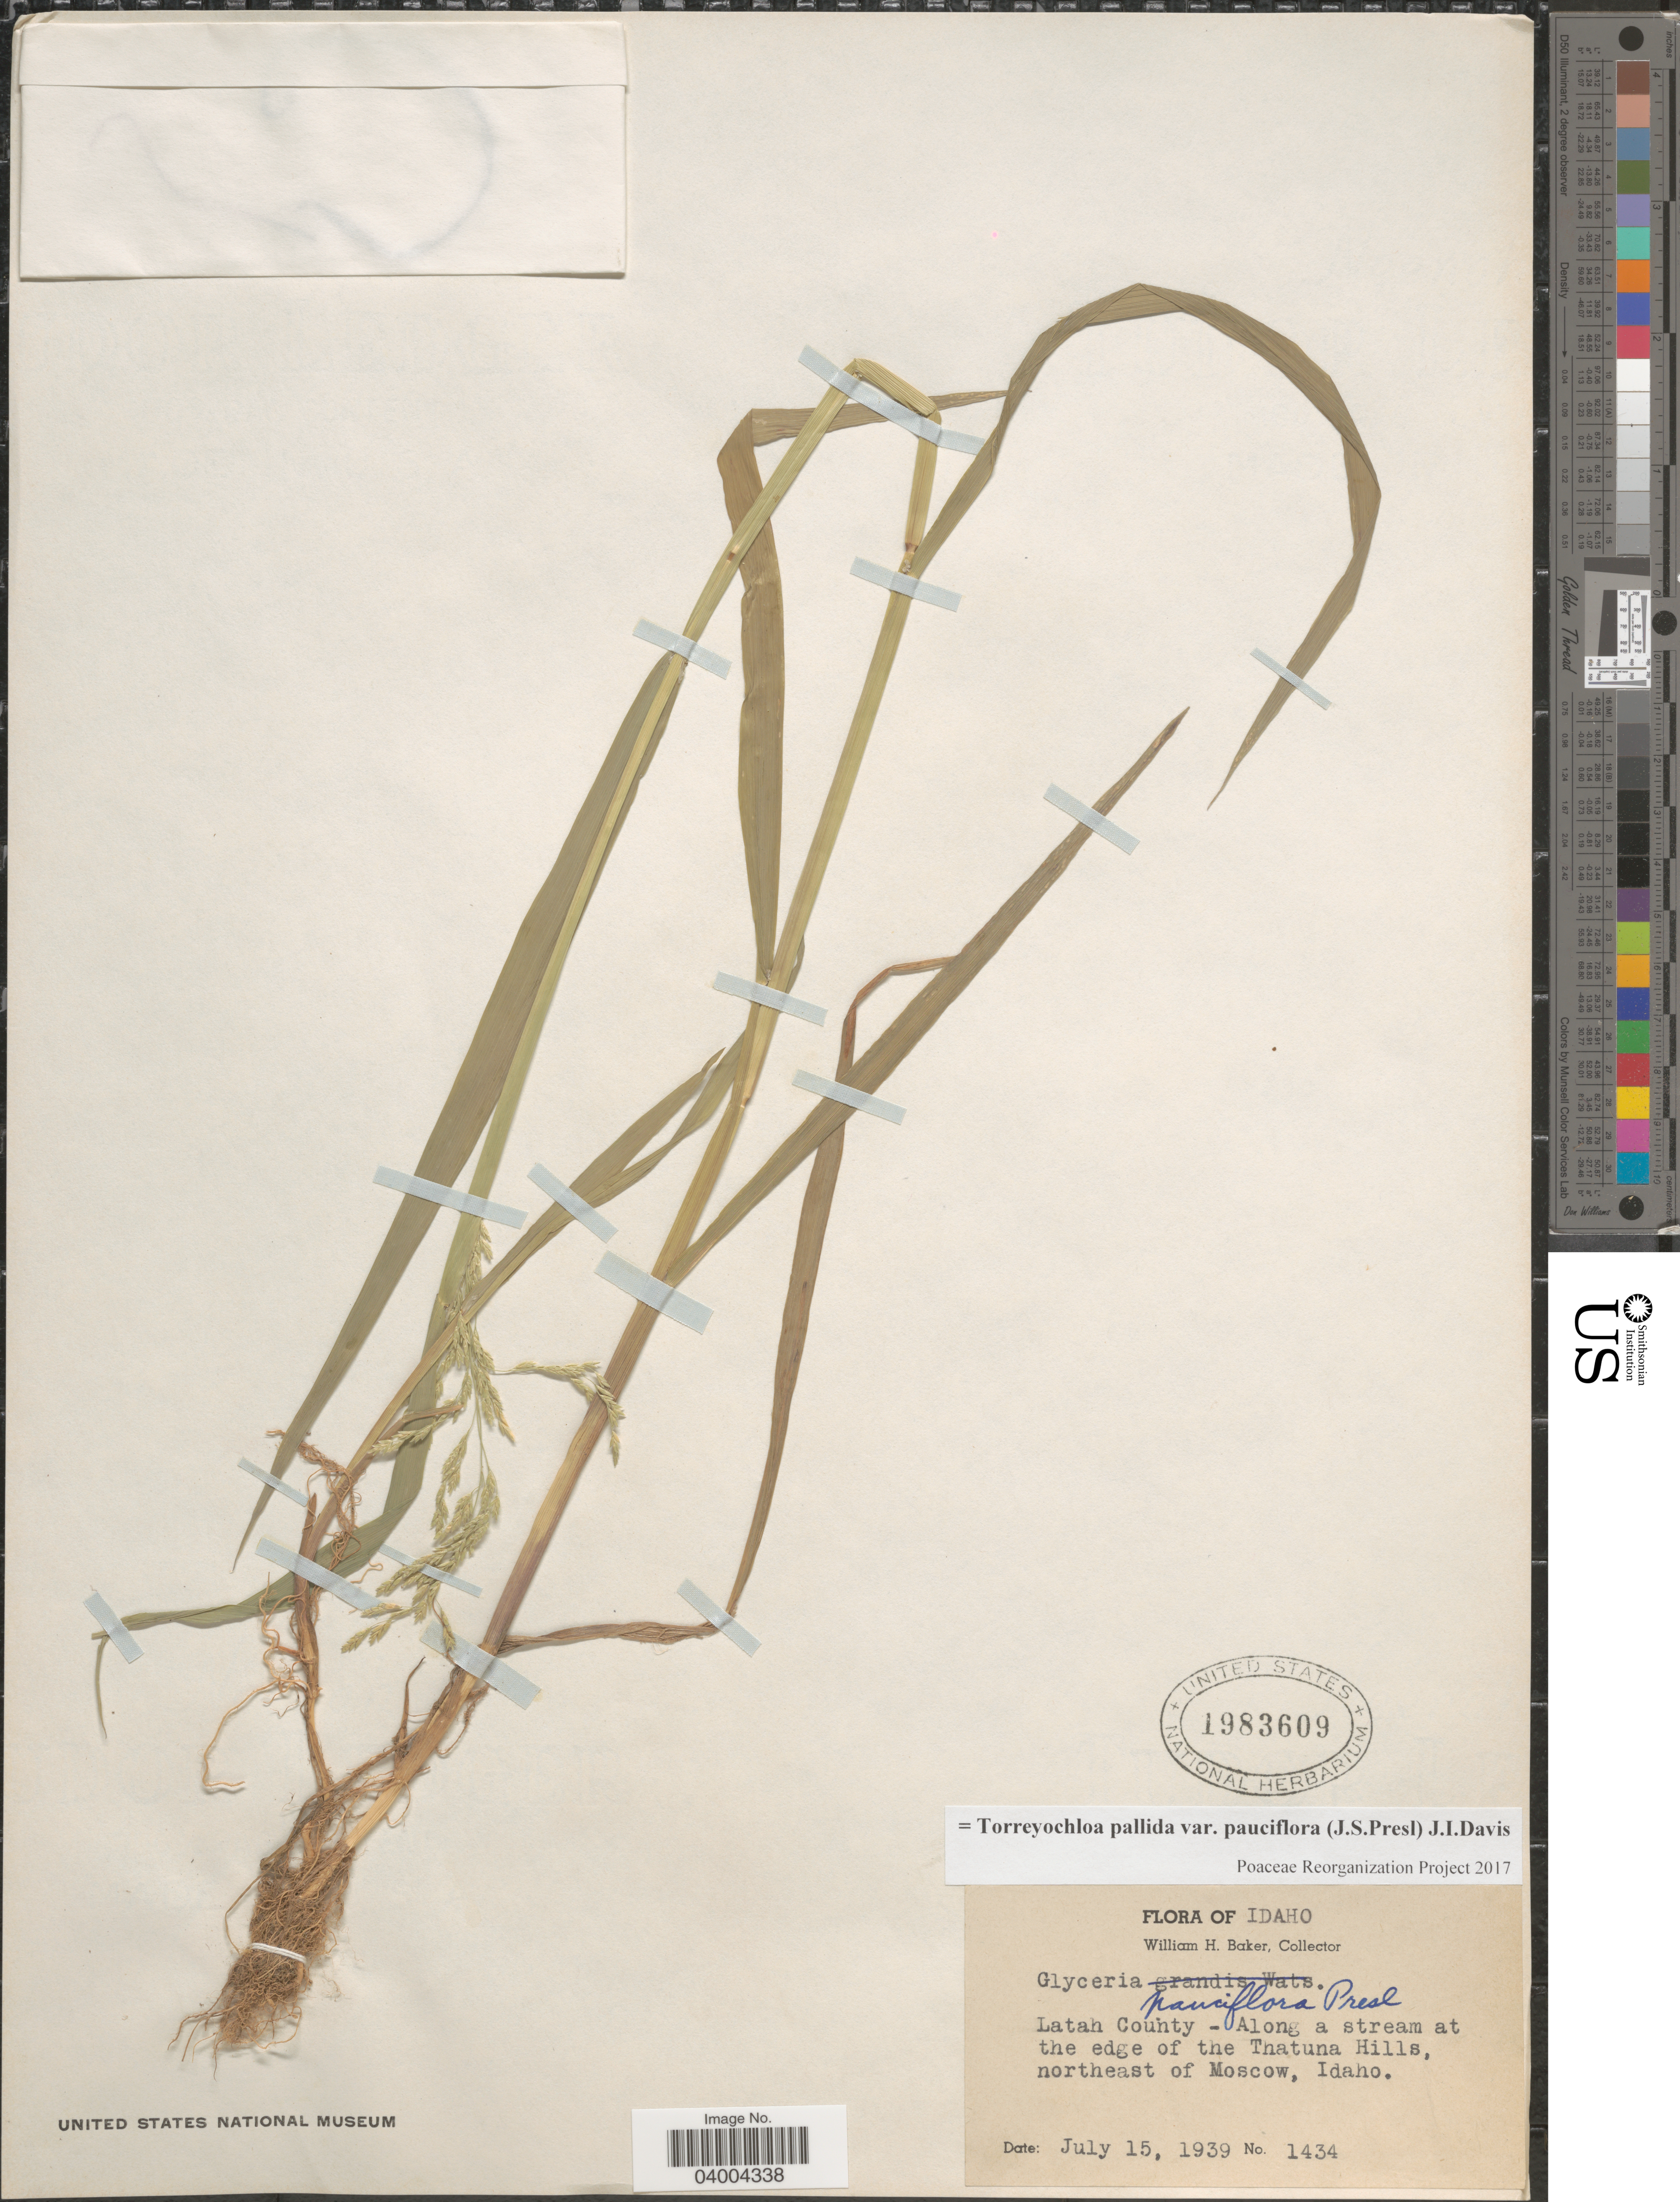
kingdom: Plantae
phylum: Tracheophyta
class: Liliopsida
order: Poales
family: Poaceae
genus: Torreyochloa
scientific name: Torreyochloa pallida var. pauciflora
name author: (J. Presl) J.I. Davis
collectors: W. H. Baker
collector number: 1434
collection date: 1939-07-15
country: United States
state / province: Idaho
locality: Latah County - along a sream at the edge of the Thatuna Hills, northeast of Moscow.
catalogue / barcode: US 1983609